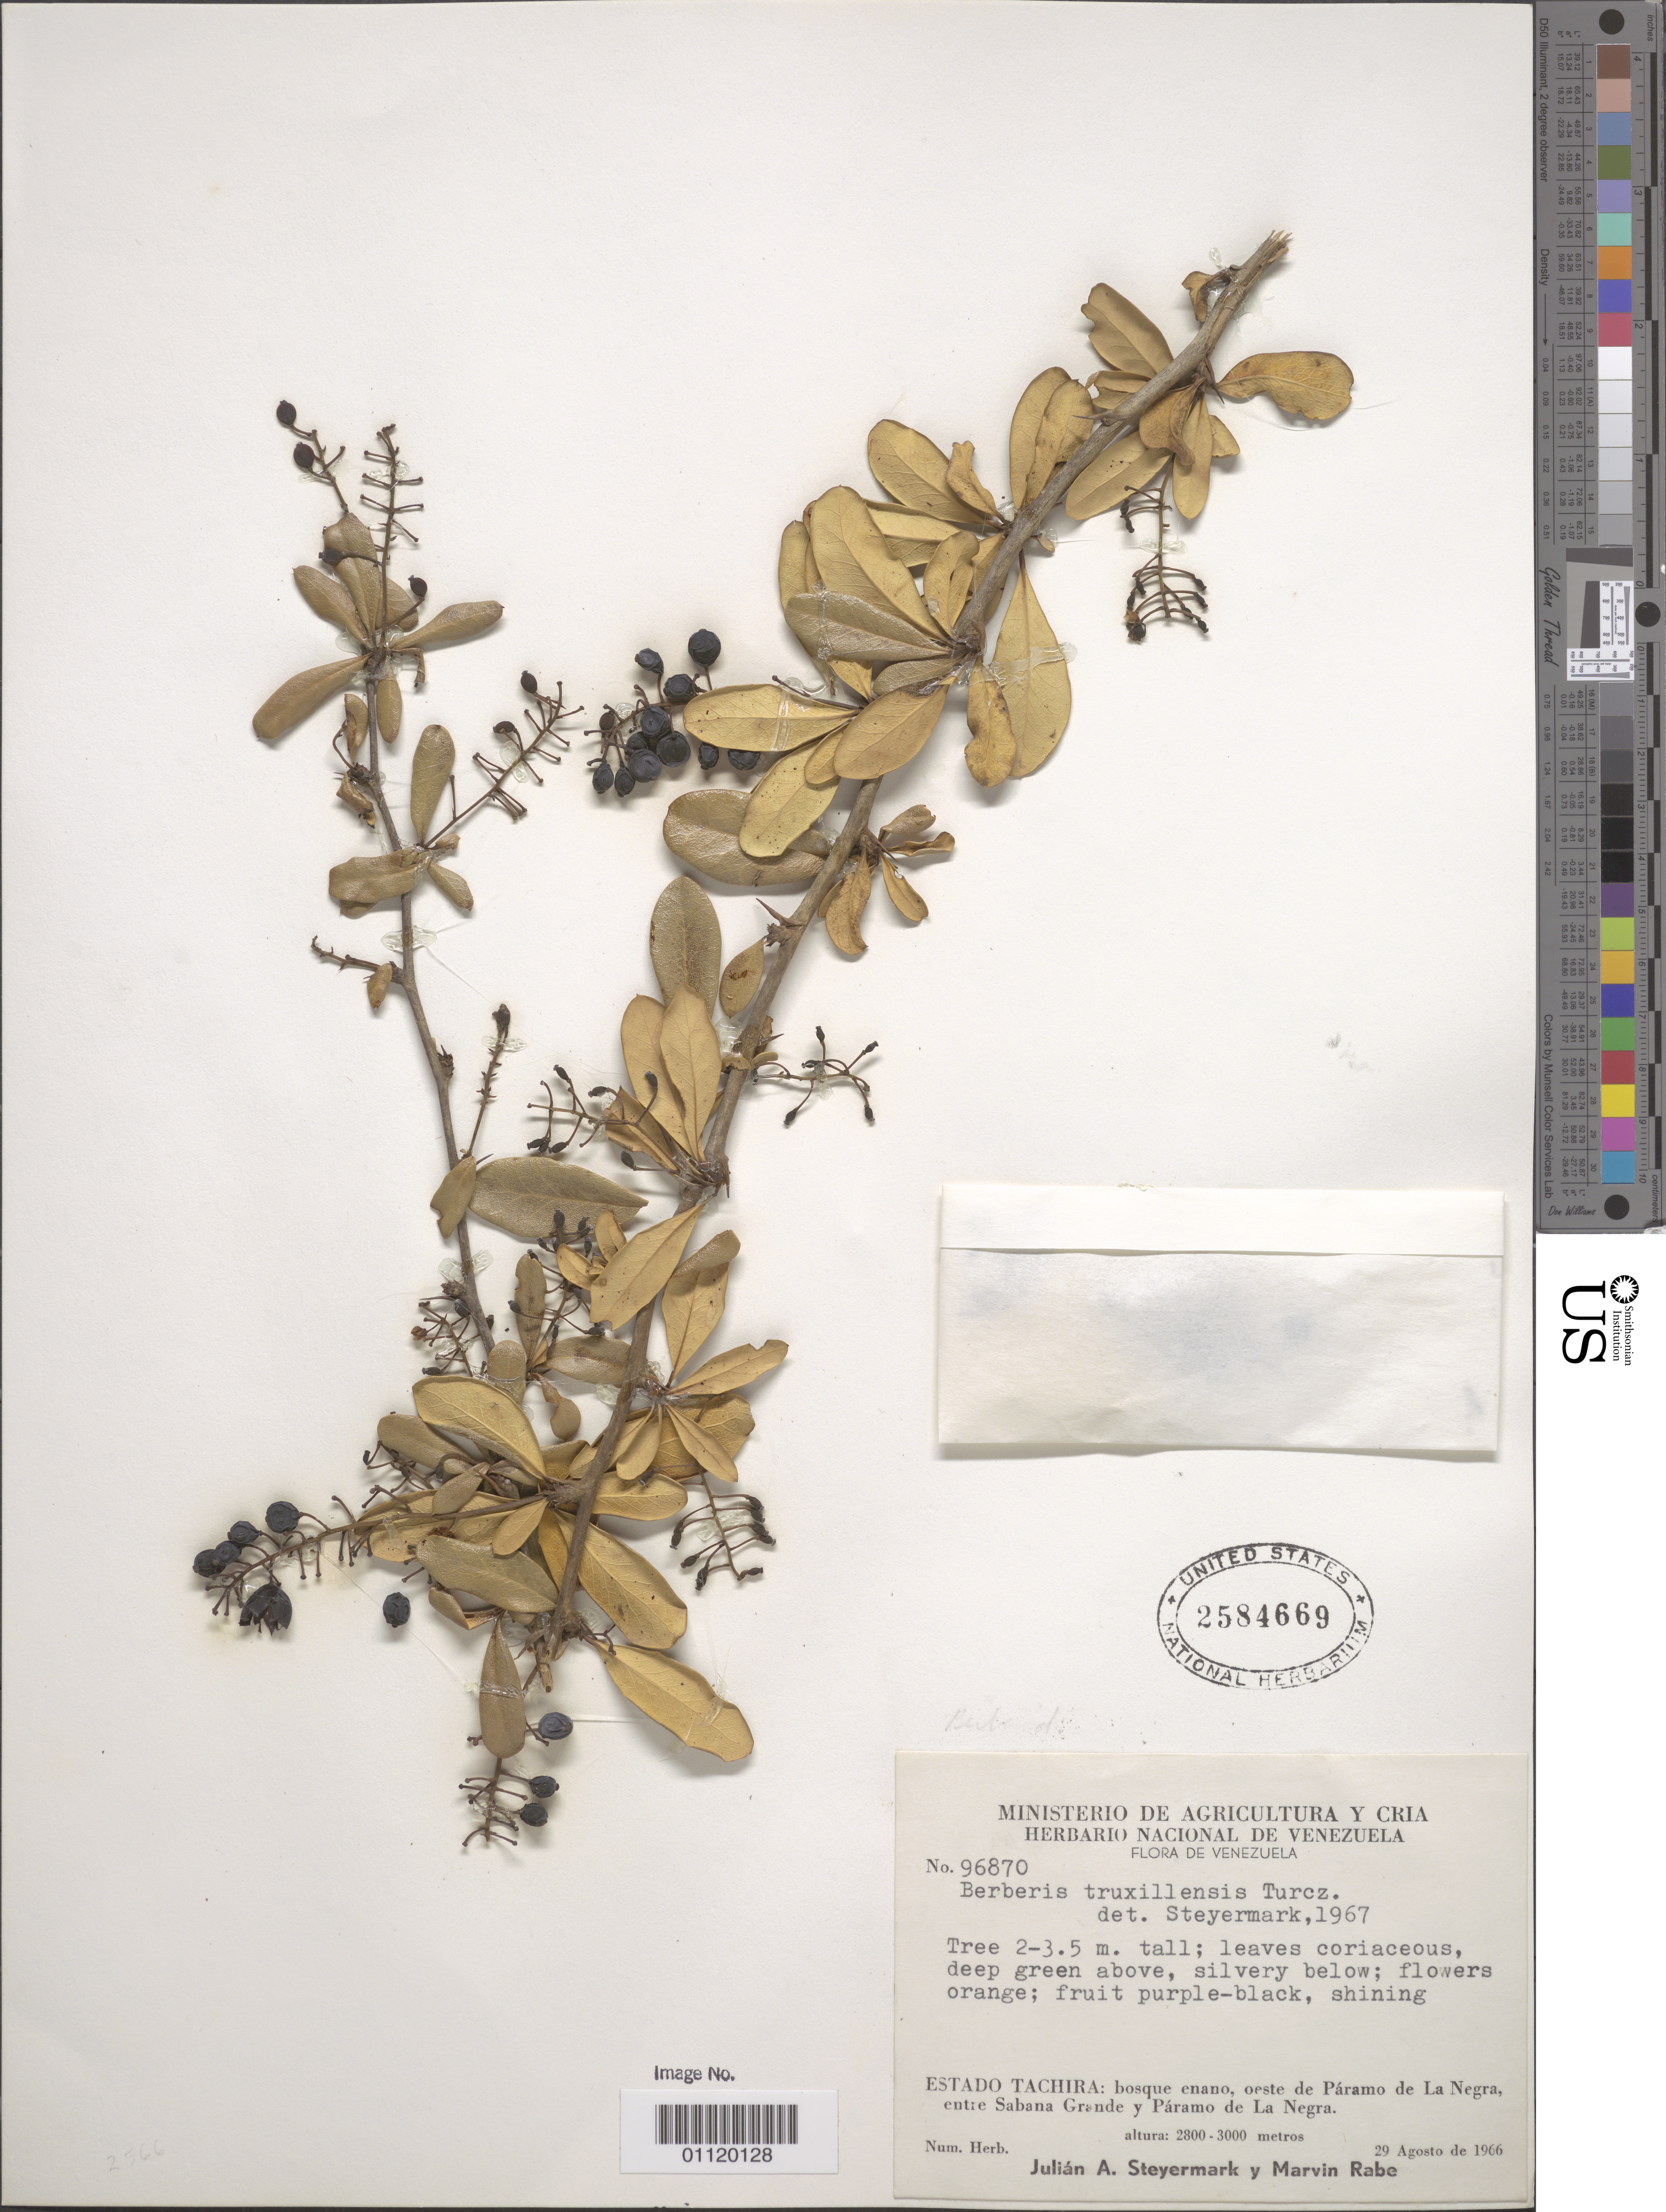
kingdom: Plantae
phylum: Tracheophyta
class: Magnoliopsida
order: Ranunculales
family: Berberidaceae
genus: Berberis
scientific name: Berberis truxillensis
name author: Turcz.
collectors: J. Steyermark & M. Rabe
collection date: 1966-08-29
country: Venezuela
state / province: Tachira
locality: Dwarf forest, W of Páramo de La Negra, between Sabana Grande and Páramo La Negra.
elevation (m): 2800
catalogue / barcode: US 2584669